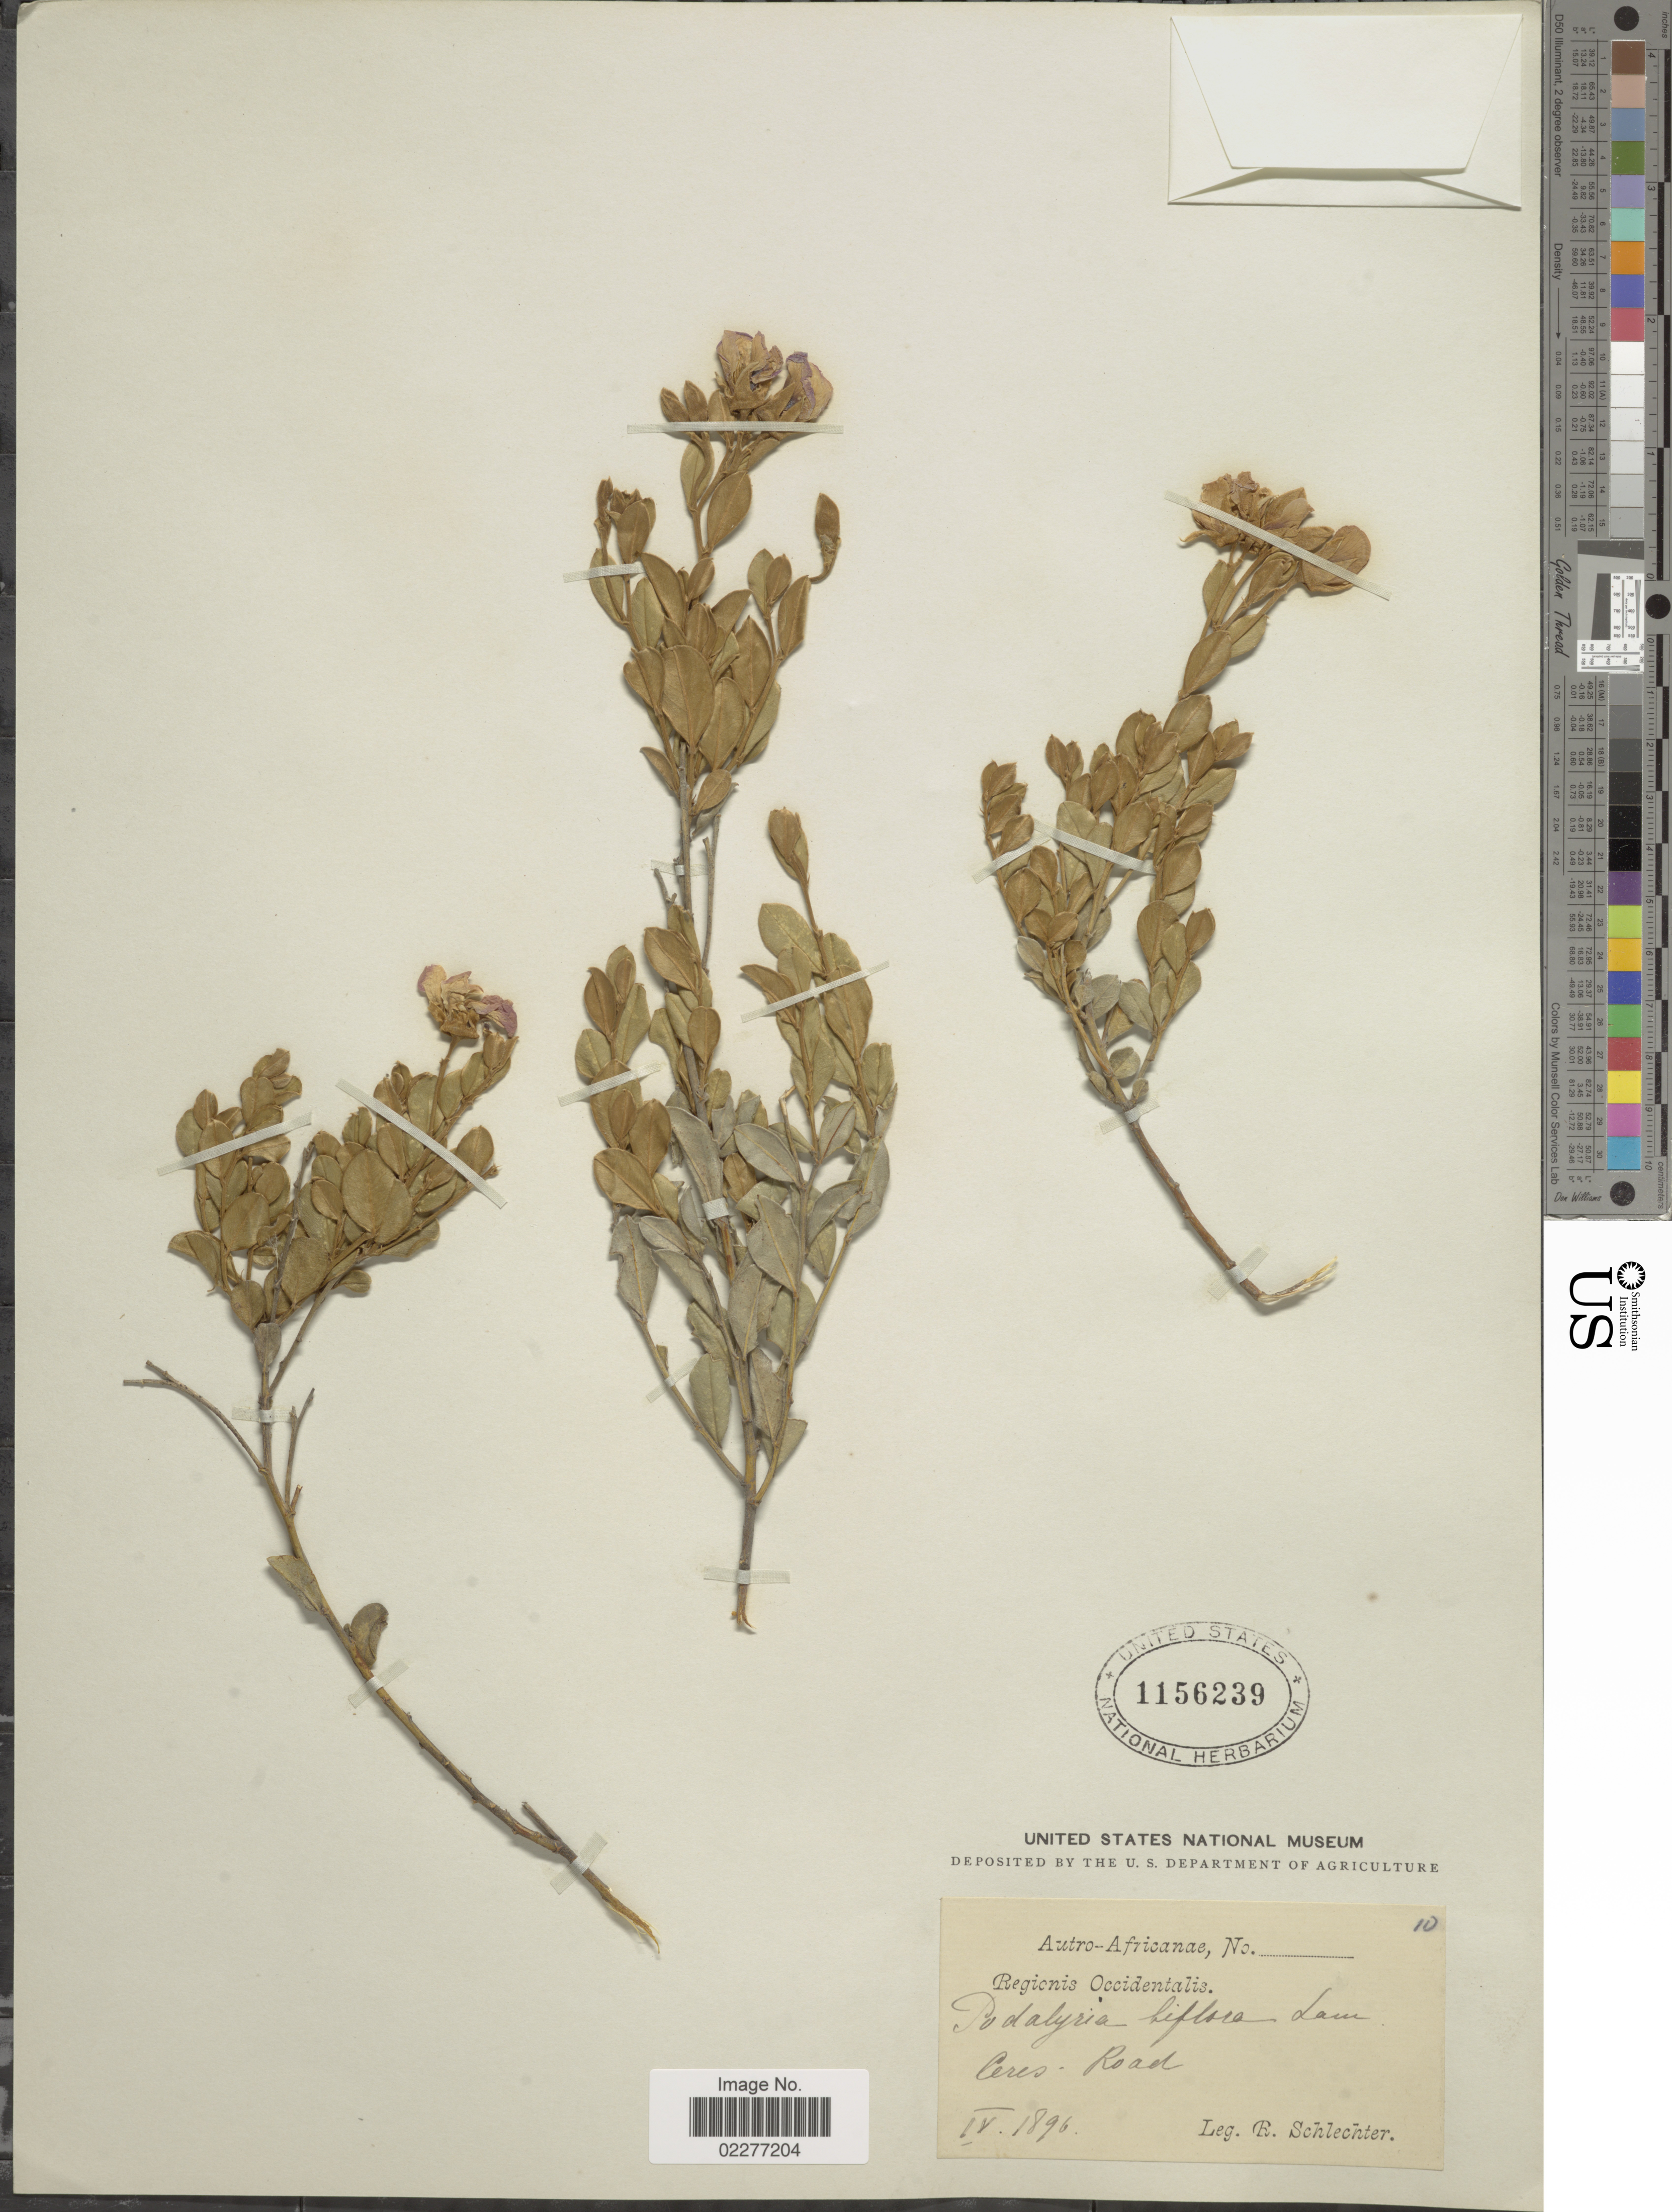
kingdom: Plantae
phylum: Tracheophyta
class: Magnoliopsida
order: Fabales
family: Fabaceae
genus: Podalyria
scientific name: Podalyria biflora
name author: (Retz.) Lam.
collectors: F. R. R. Schlechter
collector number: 10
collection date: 1896-04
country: South Africa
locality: Austro-africanae, Regionis Occidentalis, Ceres Road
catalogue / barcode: US 1156239